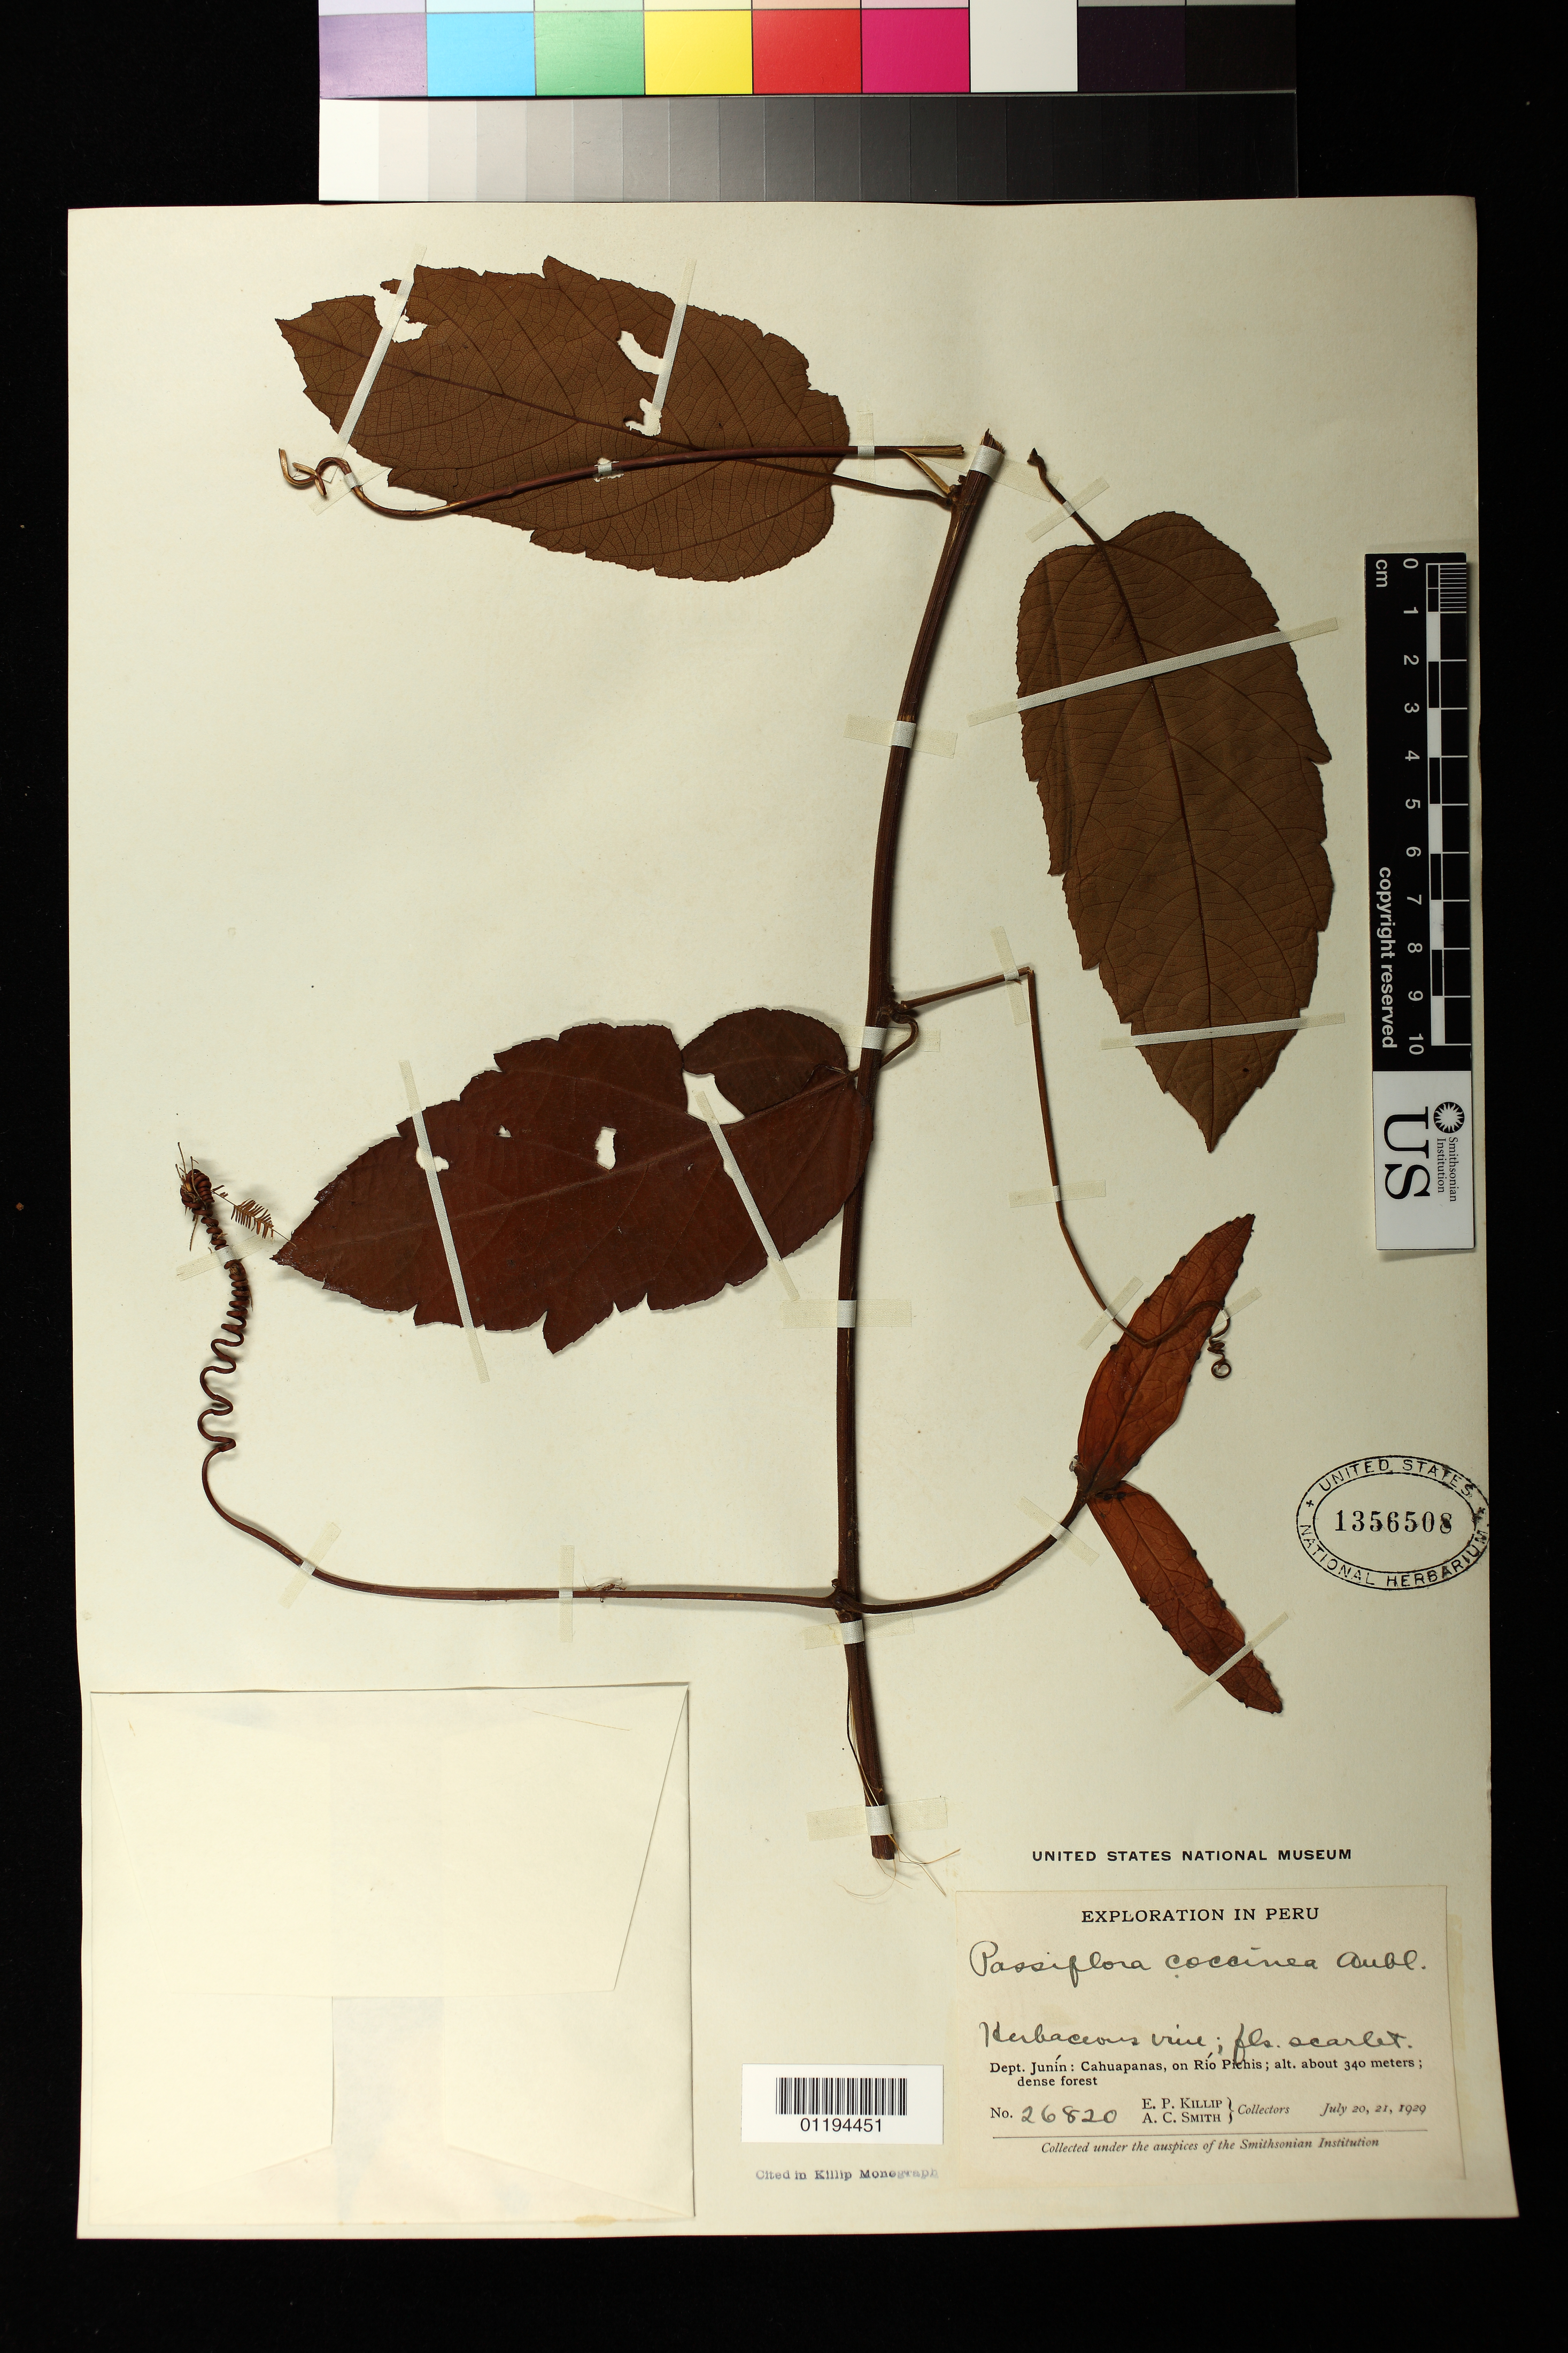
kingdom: Plantae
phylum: Tracheophyta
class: Magnoliopsida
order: Malpighiales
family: Passifloraceae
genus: Passiflora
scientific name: Passiflora coccinea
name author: Aubl.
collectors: E. P. Killip & A. C. Smith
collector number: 26820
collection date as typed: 20Jul 1929 to 21 Jul 1929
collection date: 1929-07-20/1929-07-21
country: Peru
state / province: Pasco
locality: Dept. Junin: Cahuapanas, on Rio Pichis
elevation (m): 340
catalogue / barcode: US 1356508